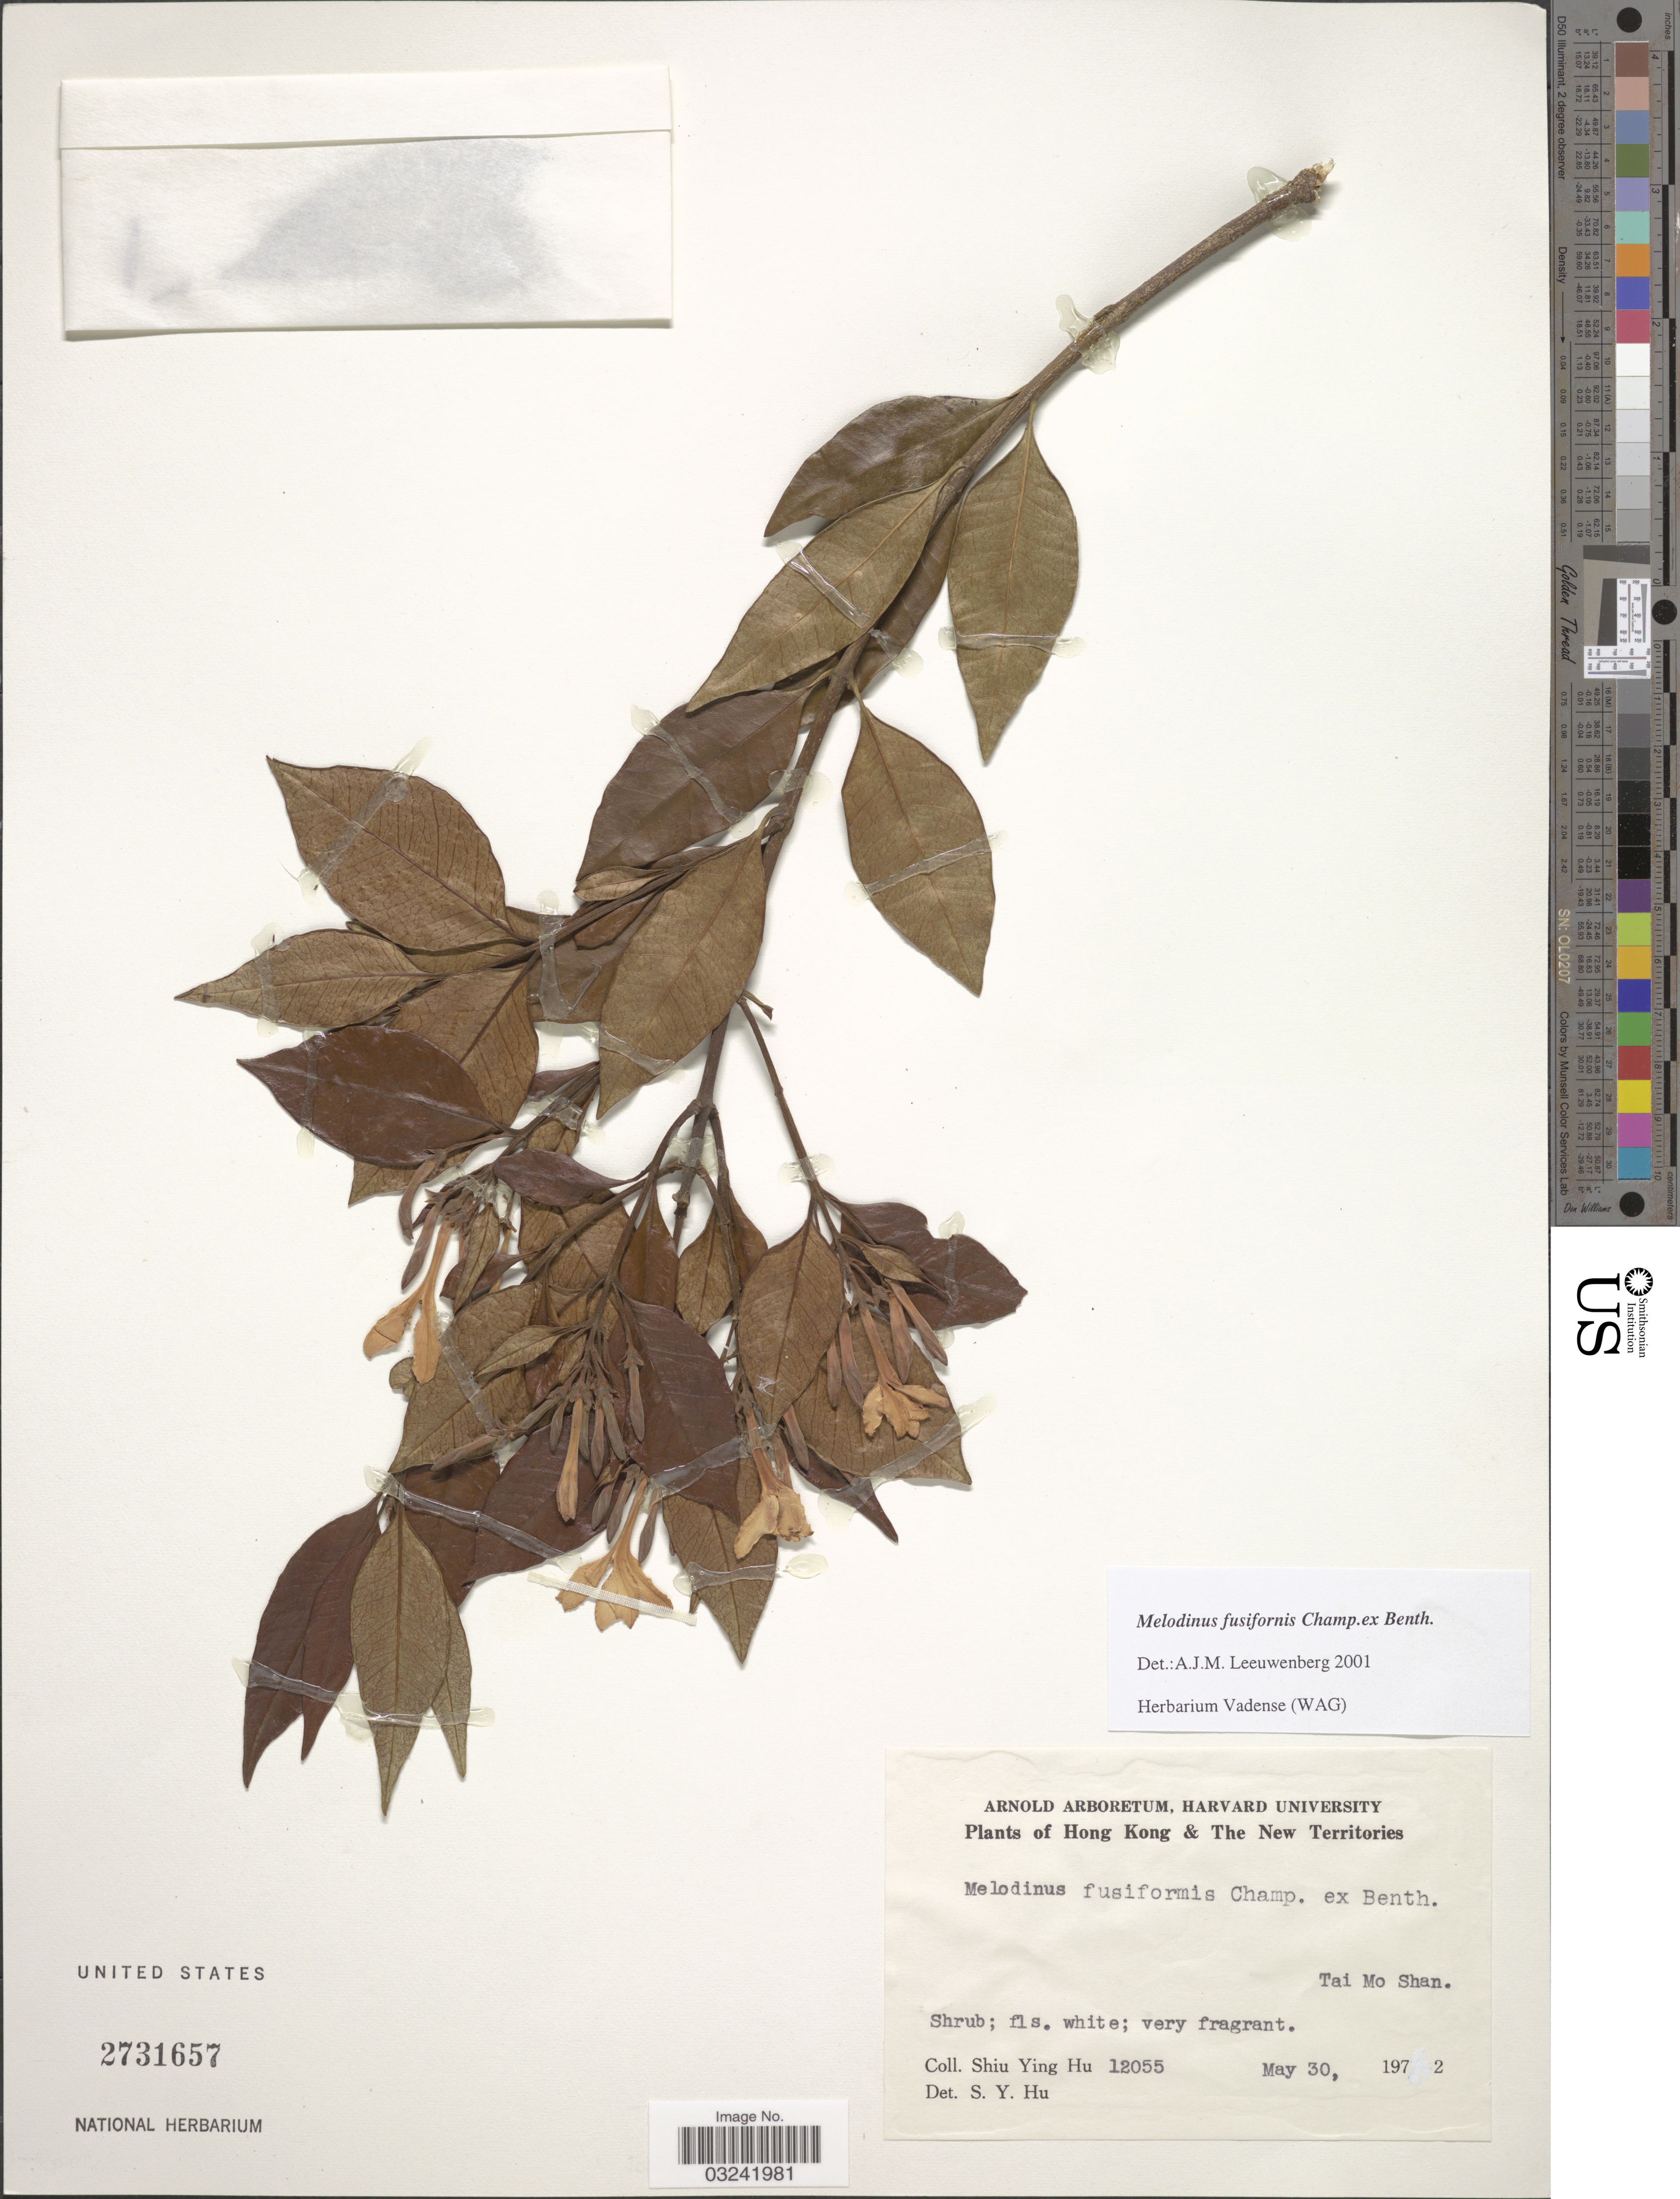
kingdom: Plantae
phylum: Tracheophyta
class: Magnoliopsida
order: Gentianales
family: Apocynaceae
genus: Melodinus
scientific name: Melodinus acutiflorus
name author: F. Muell.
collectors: S. Y. Hu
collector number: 12055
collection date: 1972-05-30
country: China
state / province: Hong Kong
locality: Hong Kong & The New Territories, Tai Mo Shan.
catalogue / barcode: US 2731657